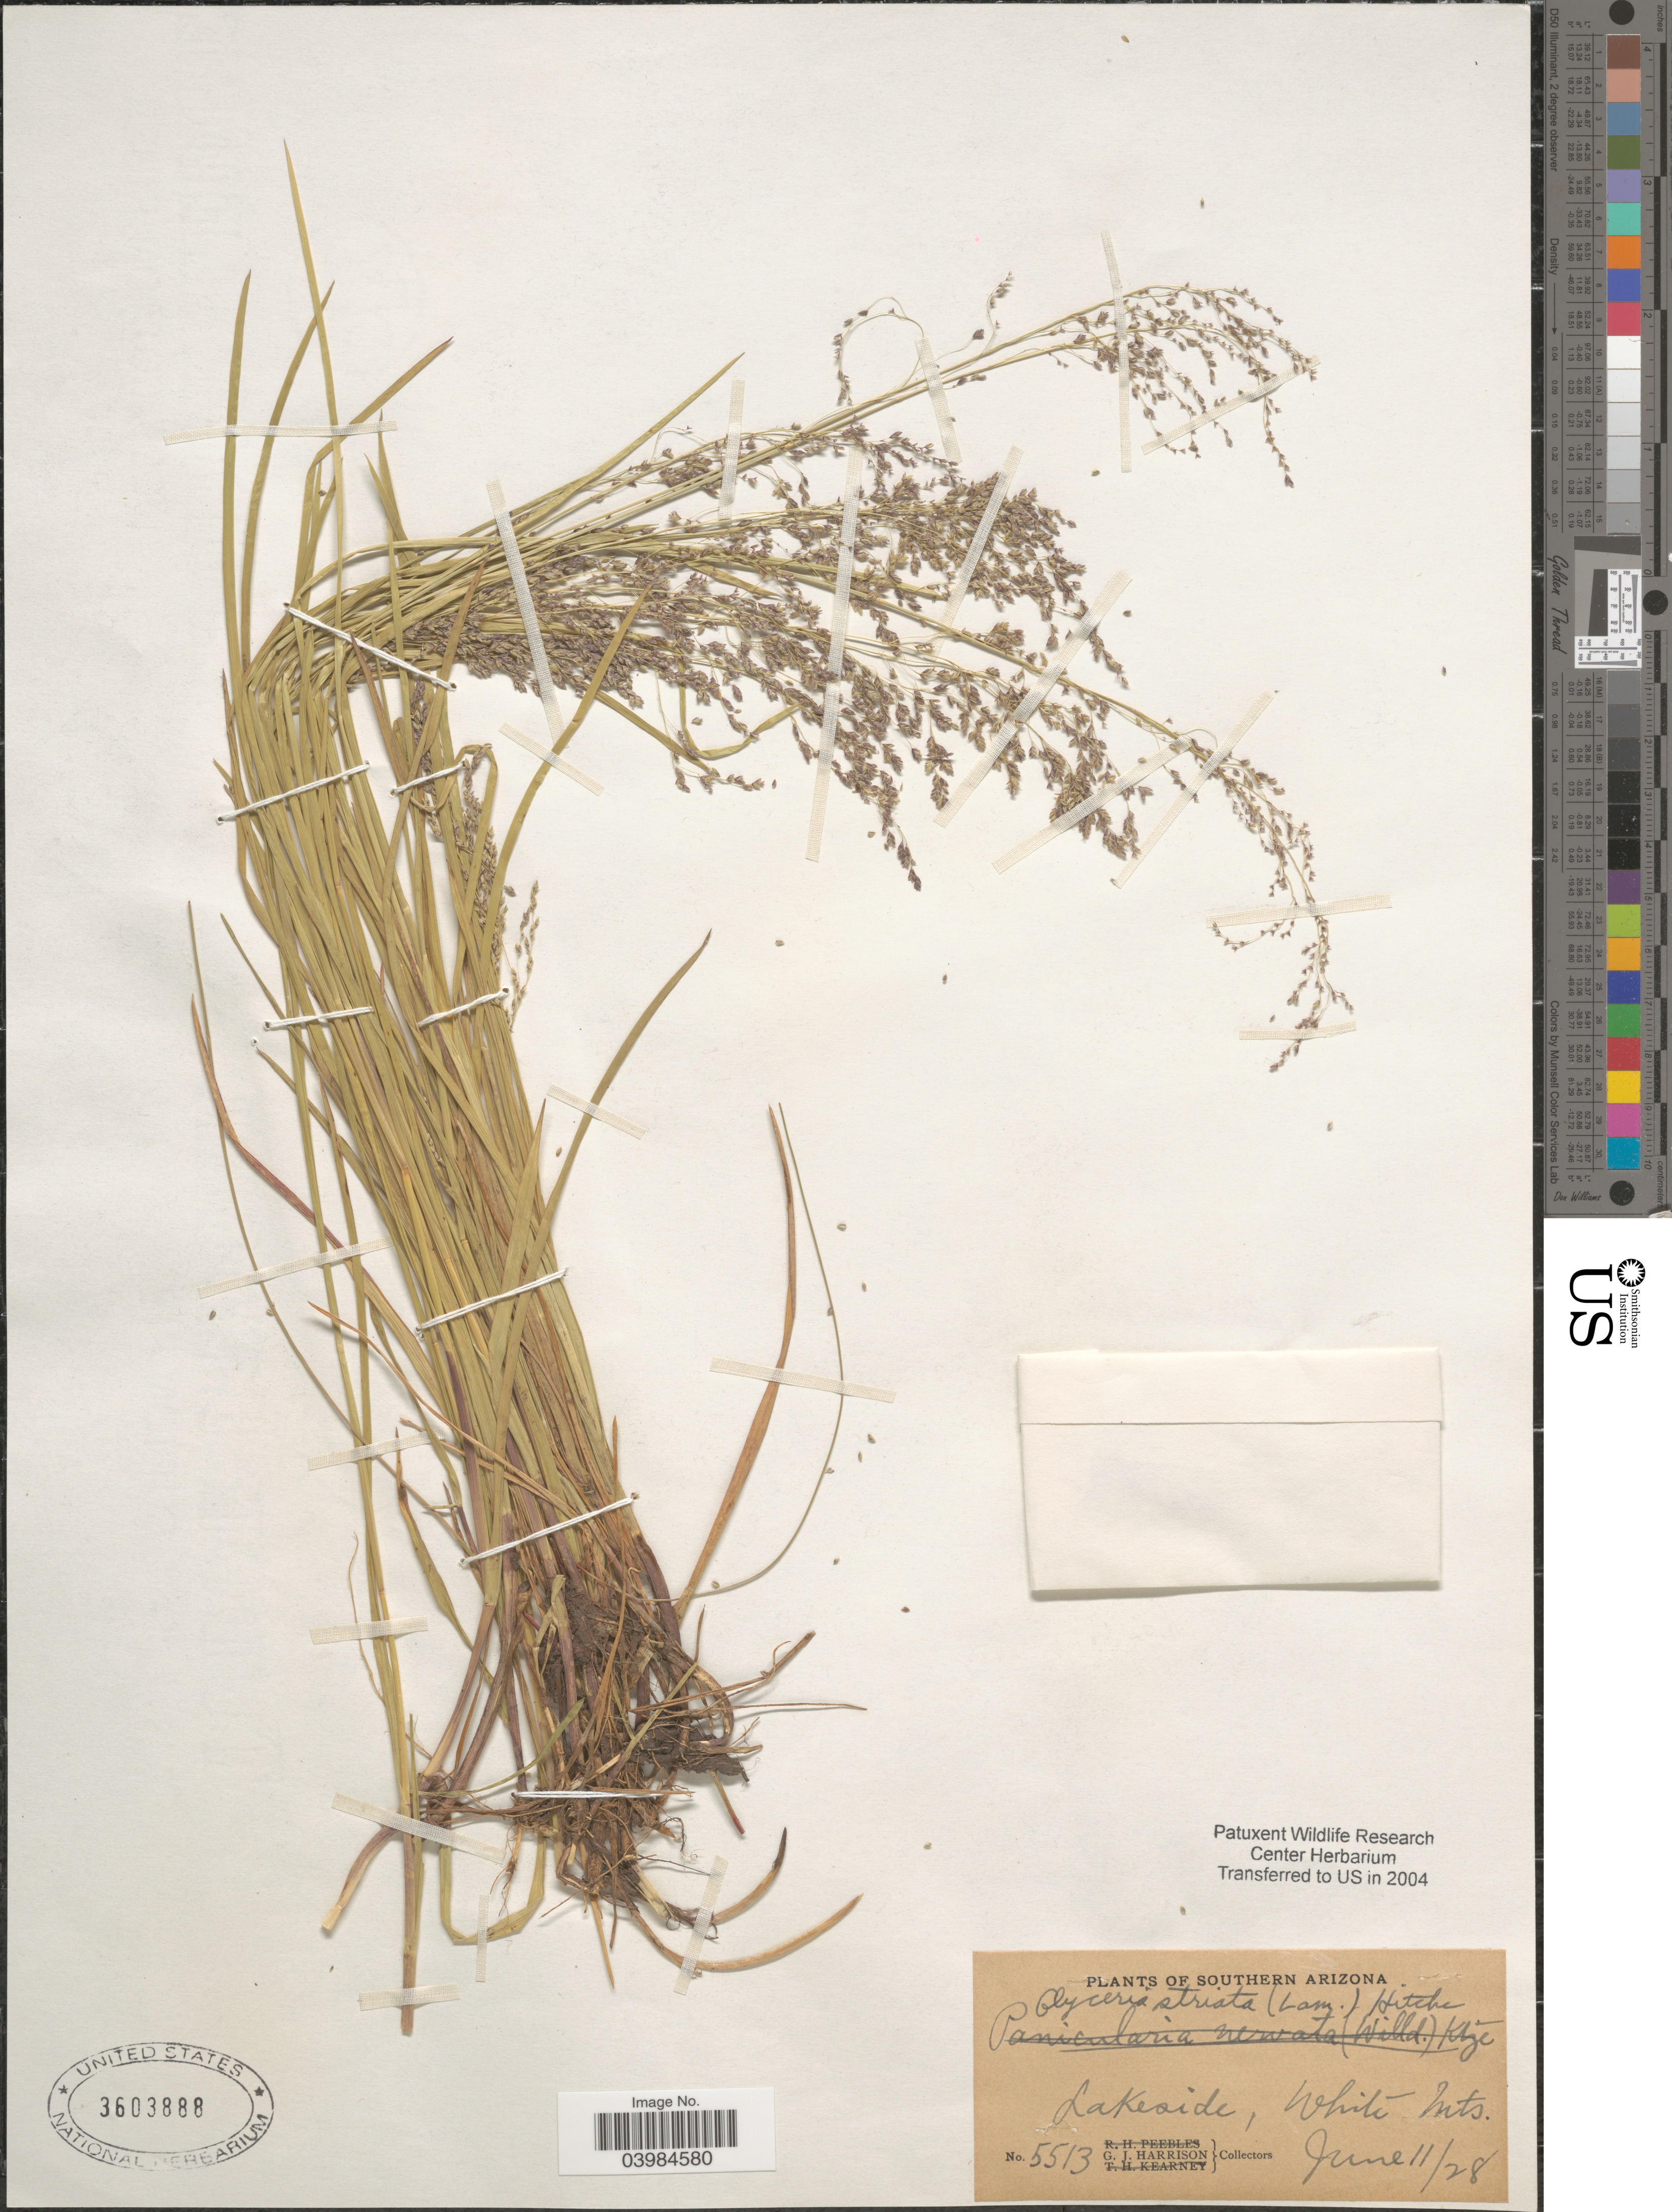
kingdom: Plantae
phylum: Tracheophyta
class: Liliopsida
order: Poales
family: Poaceae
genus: Glyceria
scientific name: Glyceria striata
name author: (Lam.) Hitchc.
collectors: G. J. Harrison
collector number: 5513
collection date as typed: Transcribed d/m/y: 11/6/28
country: United States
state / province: Arizona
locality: Southern Arizona. Lakeside, White Mts.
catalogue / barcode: US 3603888